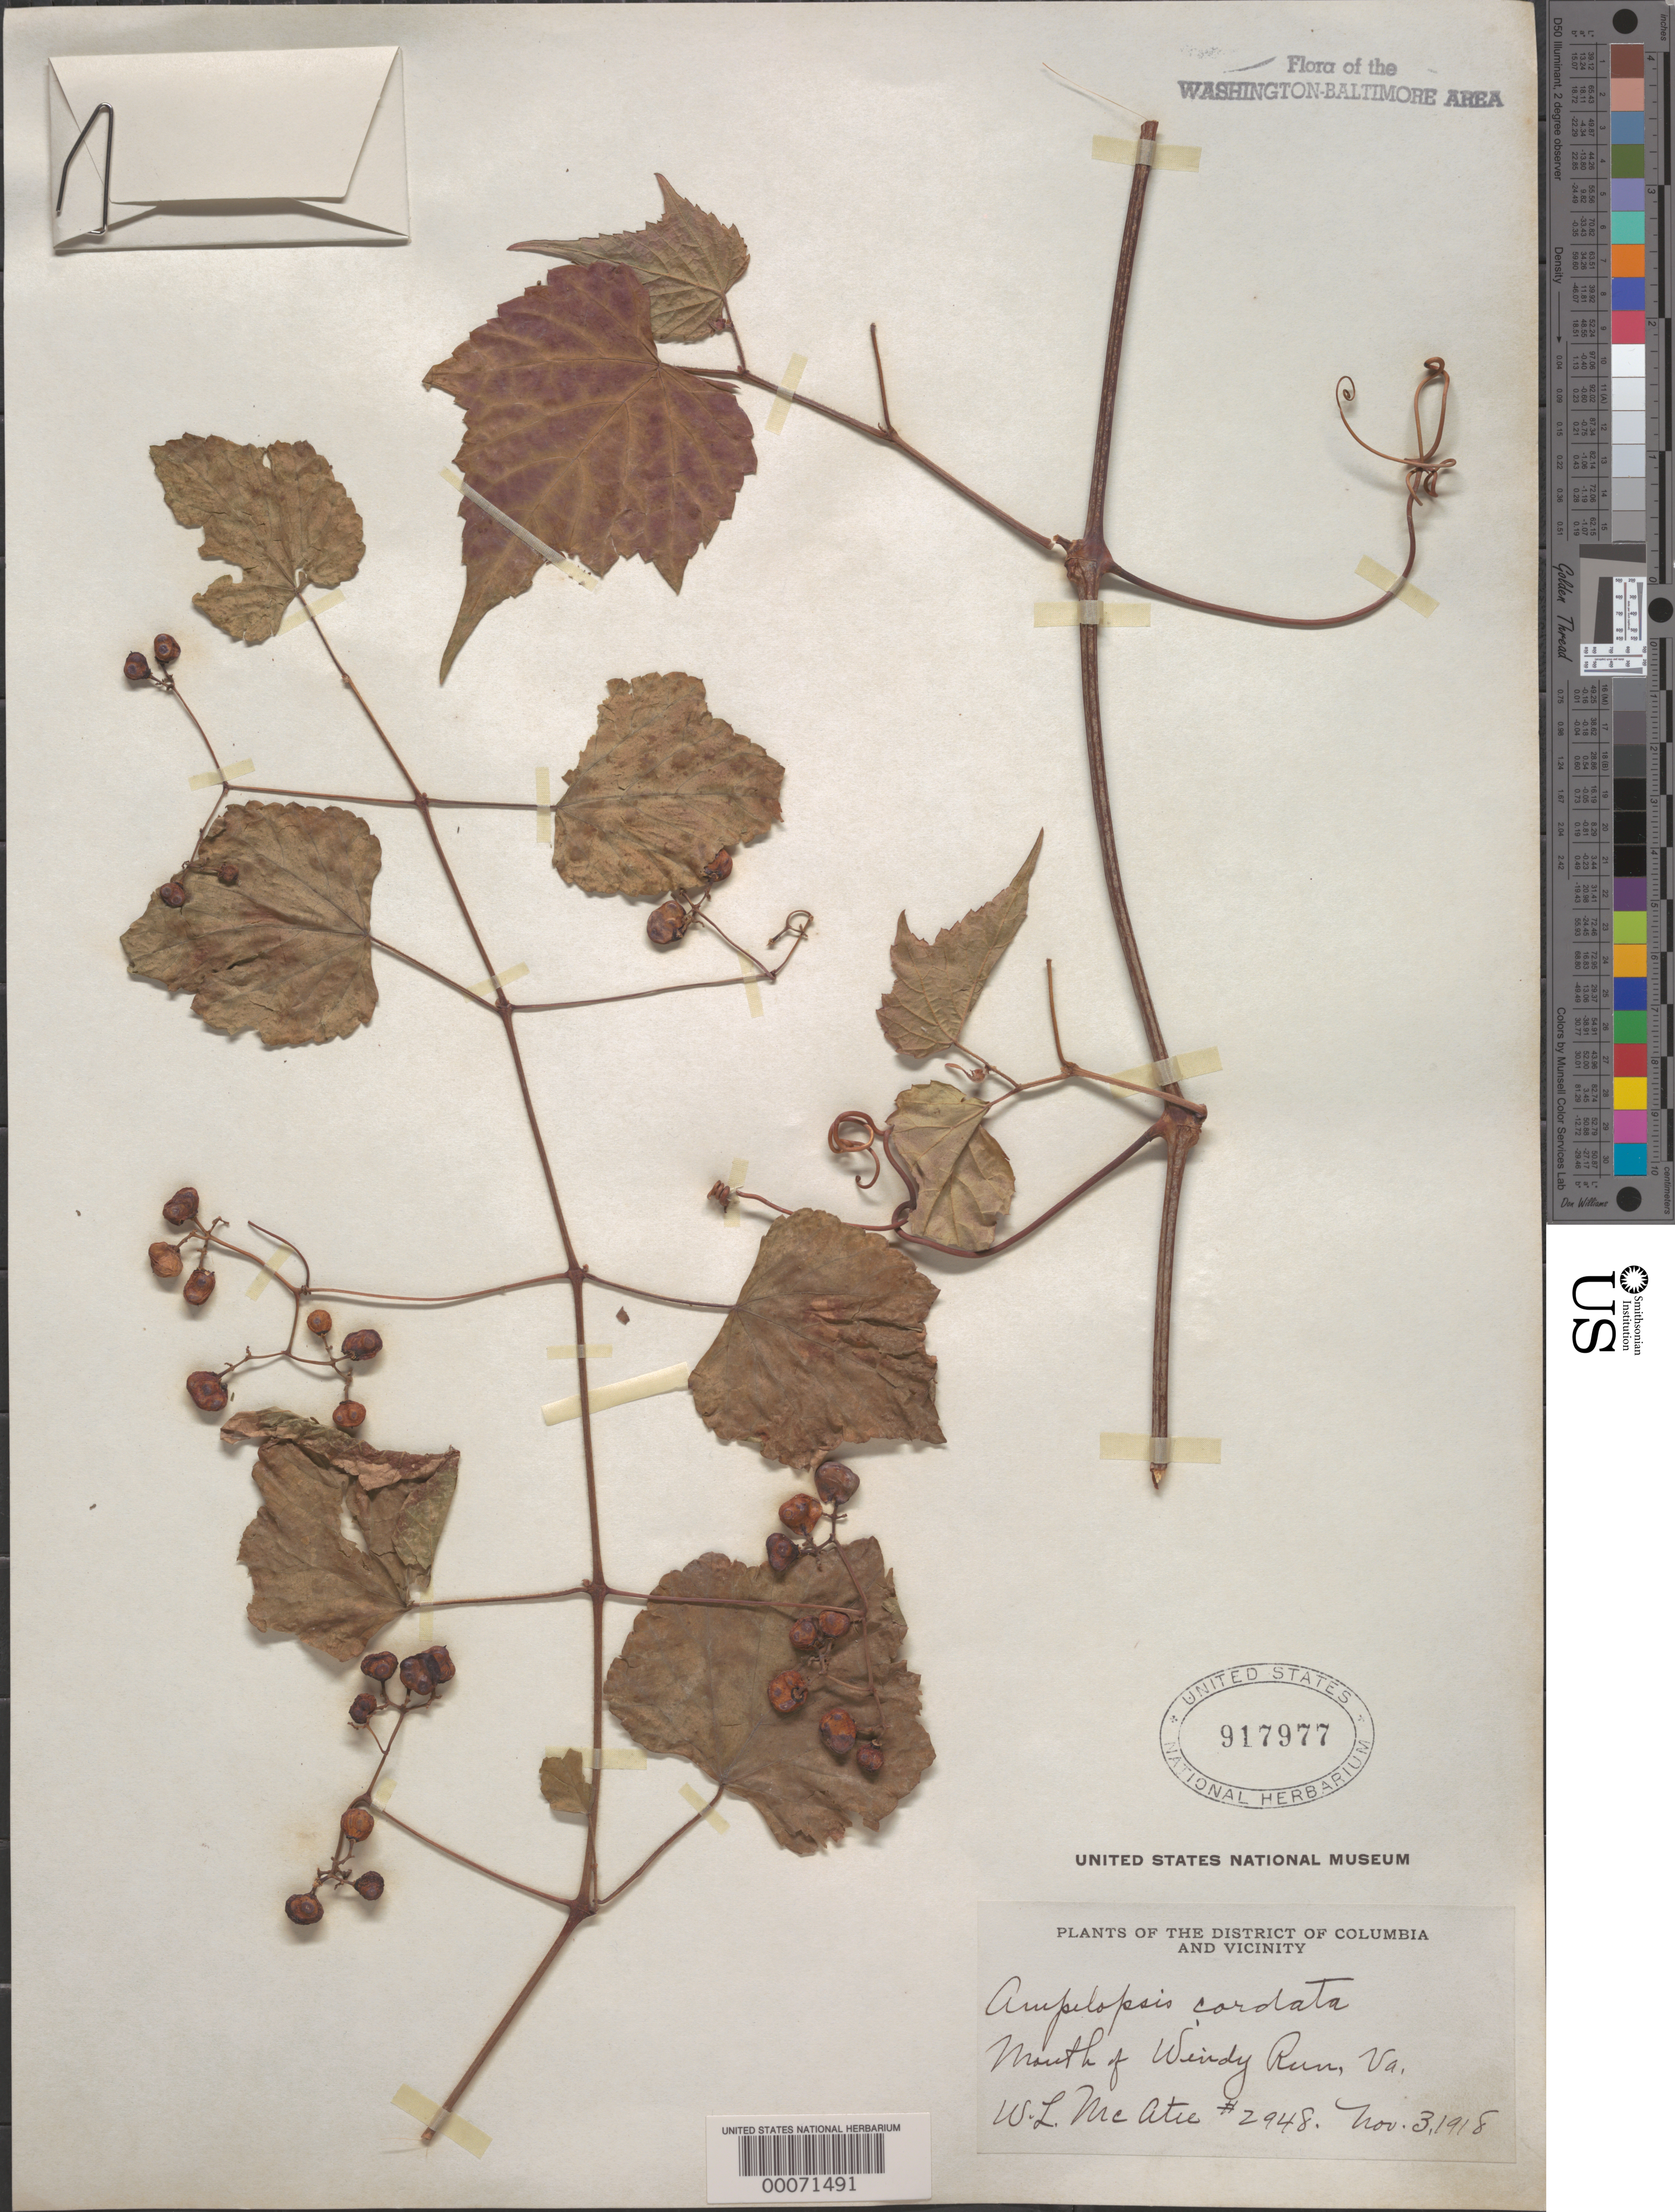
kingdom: Plantae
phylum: Tracheophyta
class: Magnoliopsida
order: Vitales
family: Vitaceae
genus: Ampelopsis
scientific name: Ampelopsis brevipedunculata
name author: (Maxim.) Trautv.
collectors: W. McAtee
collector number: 2948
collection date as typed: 03 Nov 1918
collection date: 1918-11-03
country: United States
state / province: Virginia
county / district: Fairfax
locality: Windy Run Mouth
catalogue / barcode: US 917977